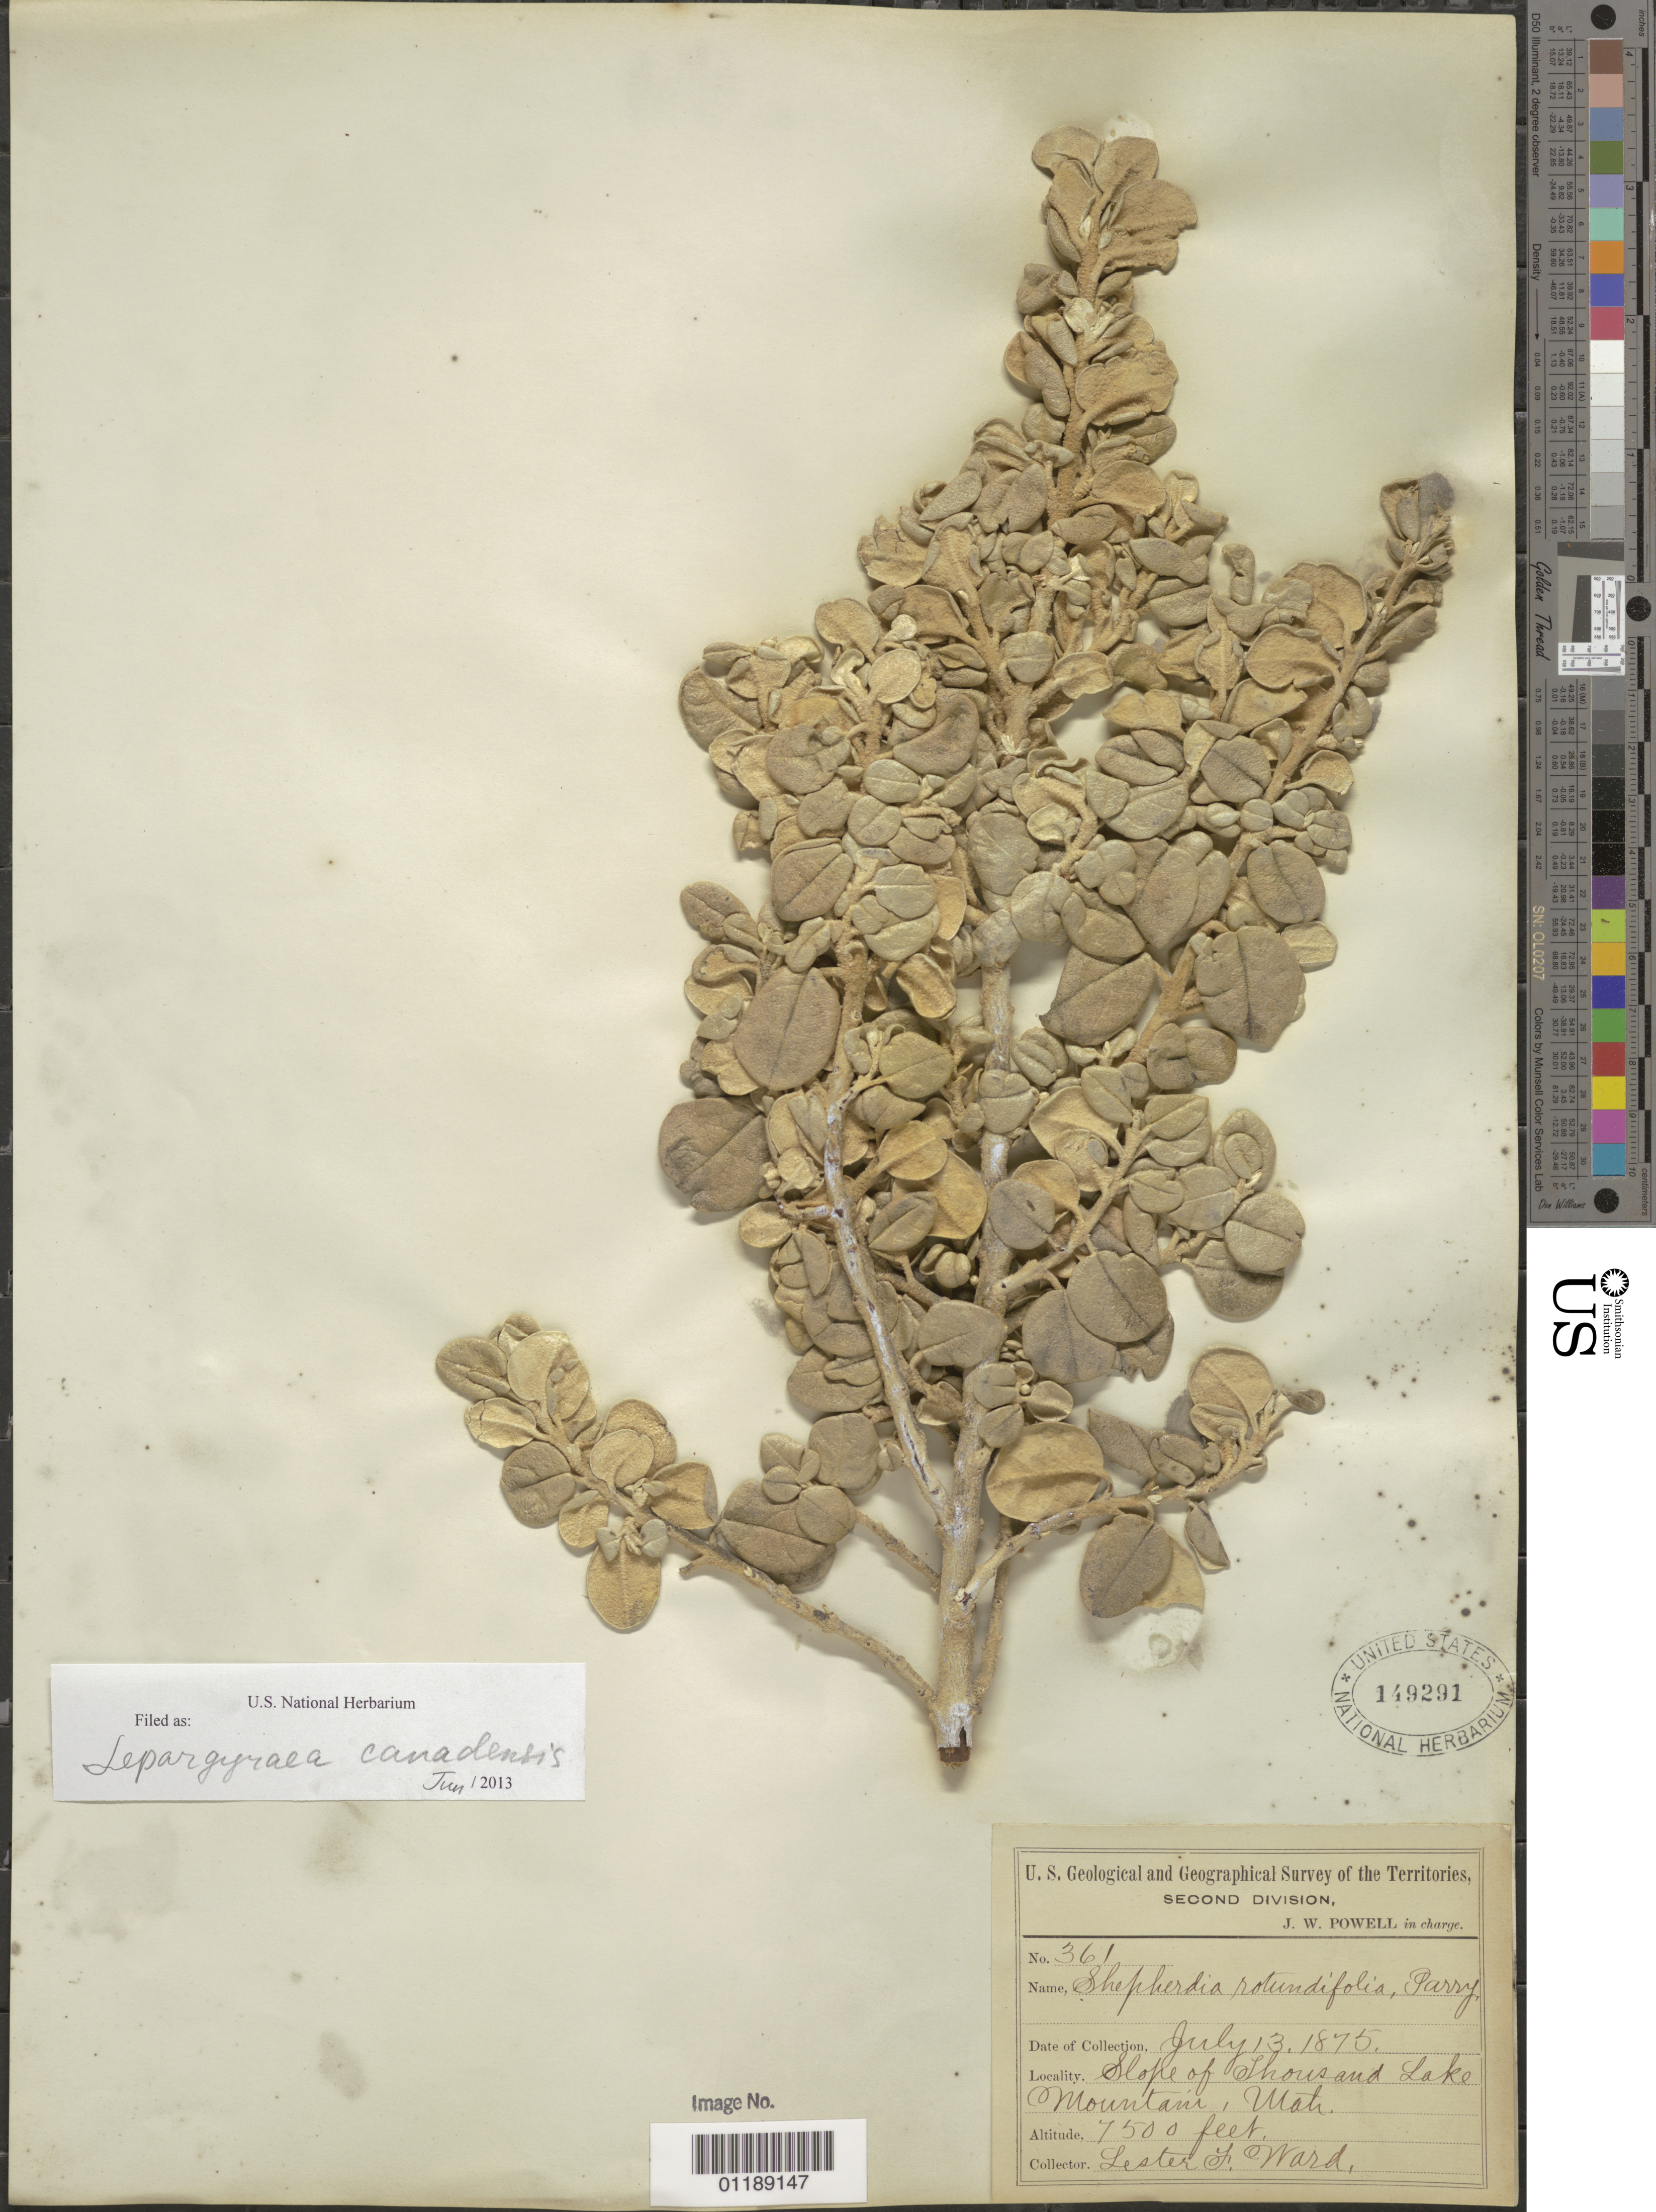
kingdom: Plantae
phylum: Tracheophyta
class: Magnoliopsida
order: Rosales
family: Elaeagnaceae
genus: Shepherdia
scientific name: Shepherdia rotundifolia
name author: Parry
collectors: L. F. Ward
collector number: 361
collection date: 1875-07-13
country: United States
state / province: Utah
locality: Slope of Thousand Lake Mountain.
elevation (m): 2286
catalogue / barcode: US 149291